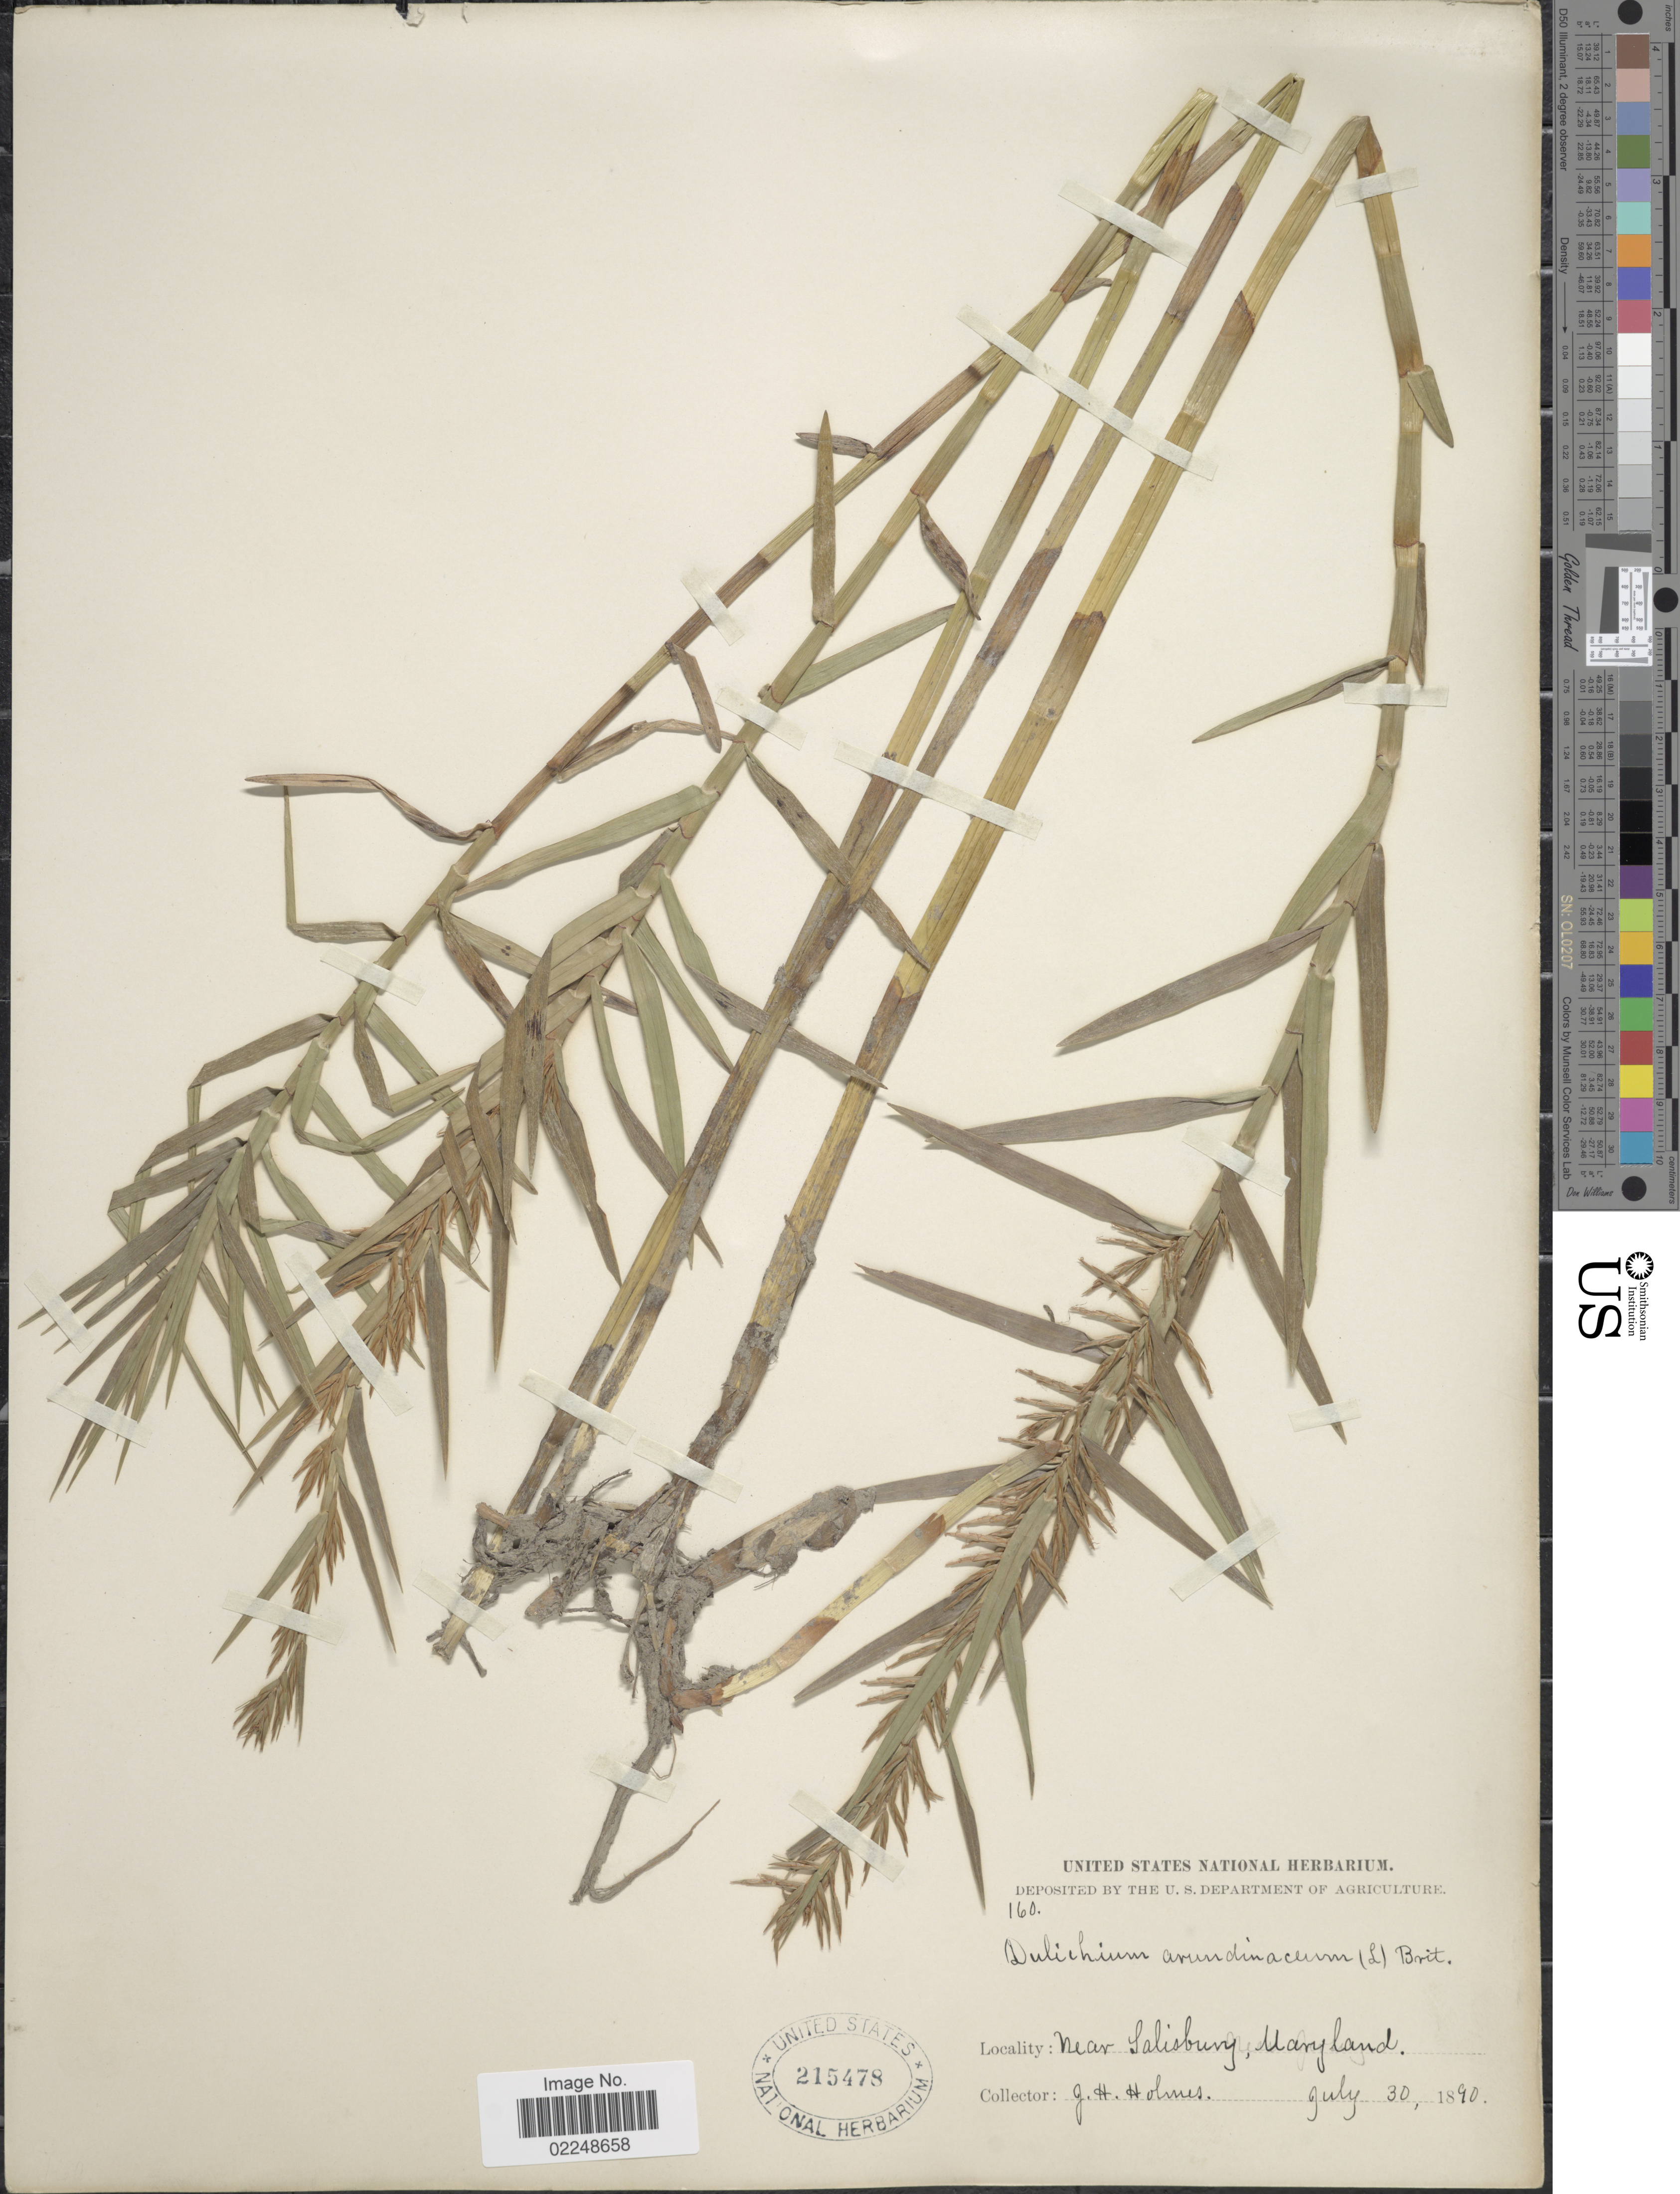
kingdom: Plantae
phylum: Tracheophyta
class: Liliopsida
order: Poales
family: Cyperaceae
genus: Dulichium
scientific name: Dulichium arundinaceum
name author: (L.) Britton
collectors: J. Holmes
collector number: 160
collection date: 1890-07-30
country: United States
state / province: Maryland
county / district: Wicomico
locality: Near Salisburg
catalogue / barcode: US 215478